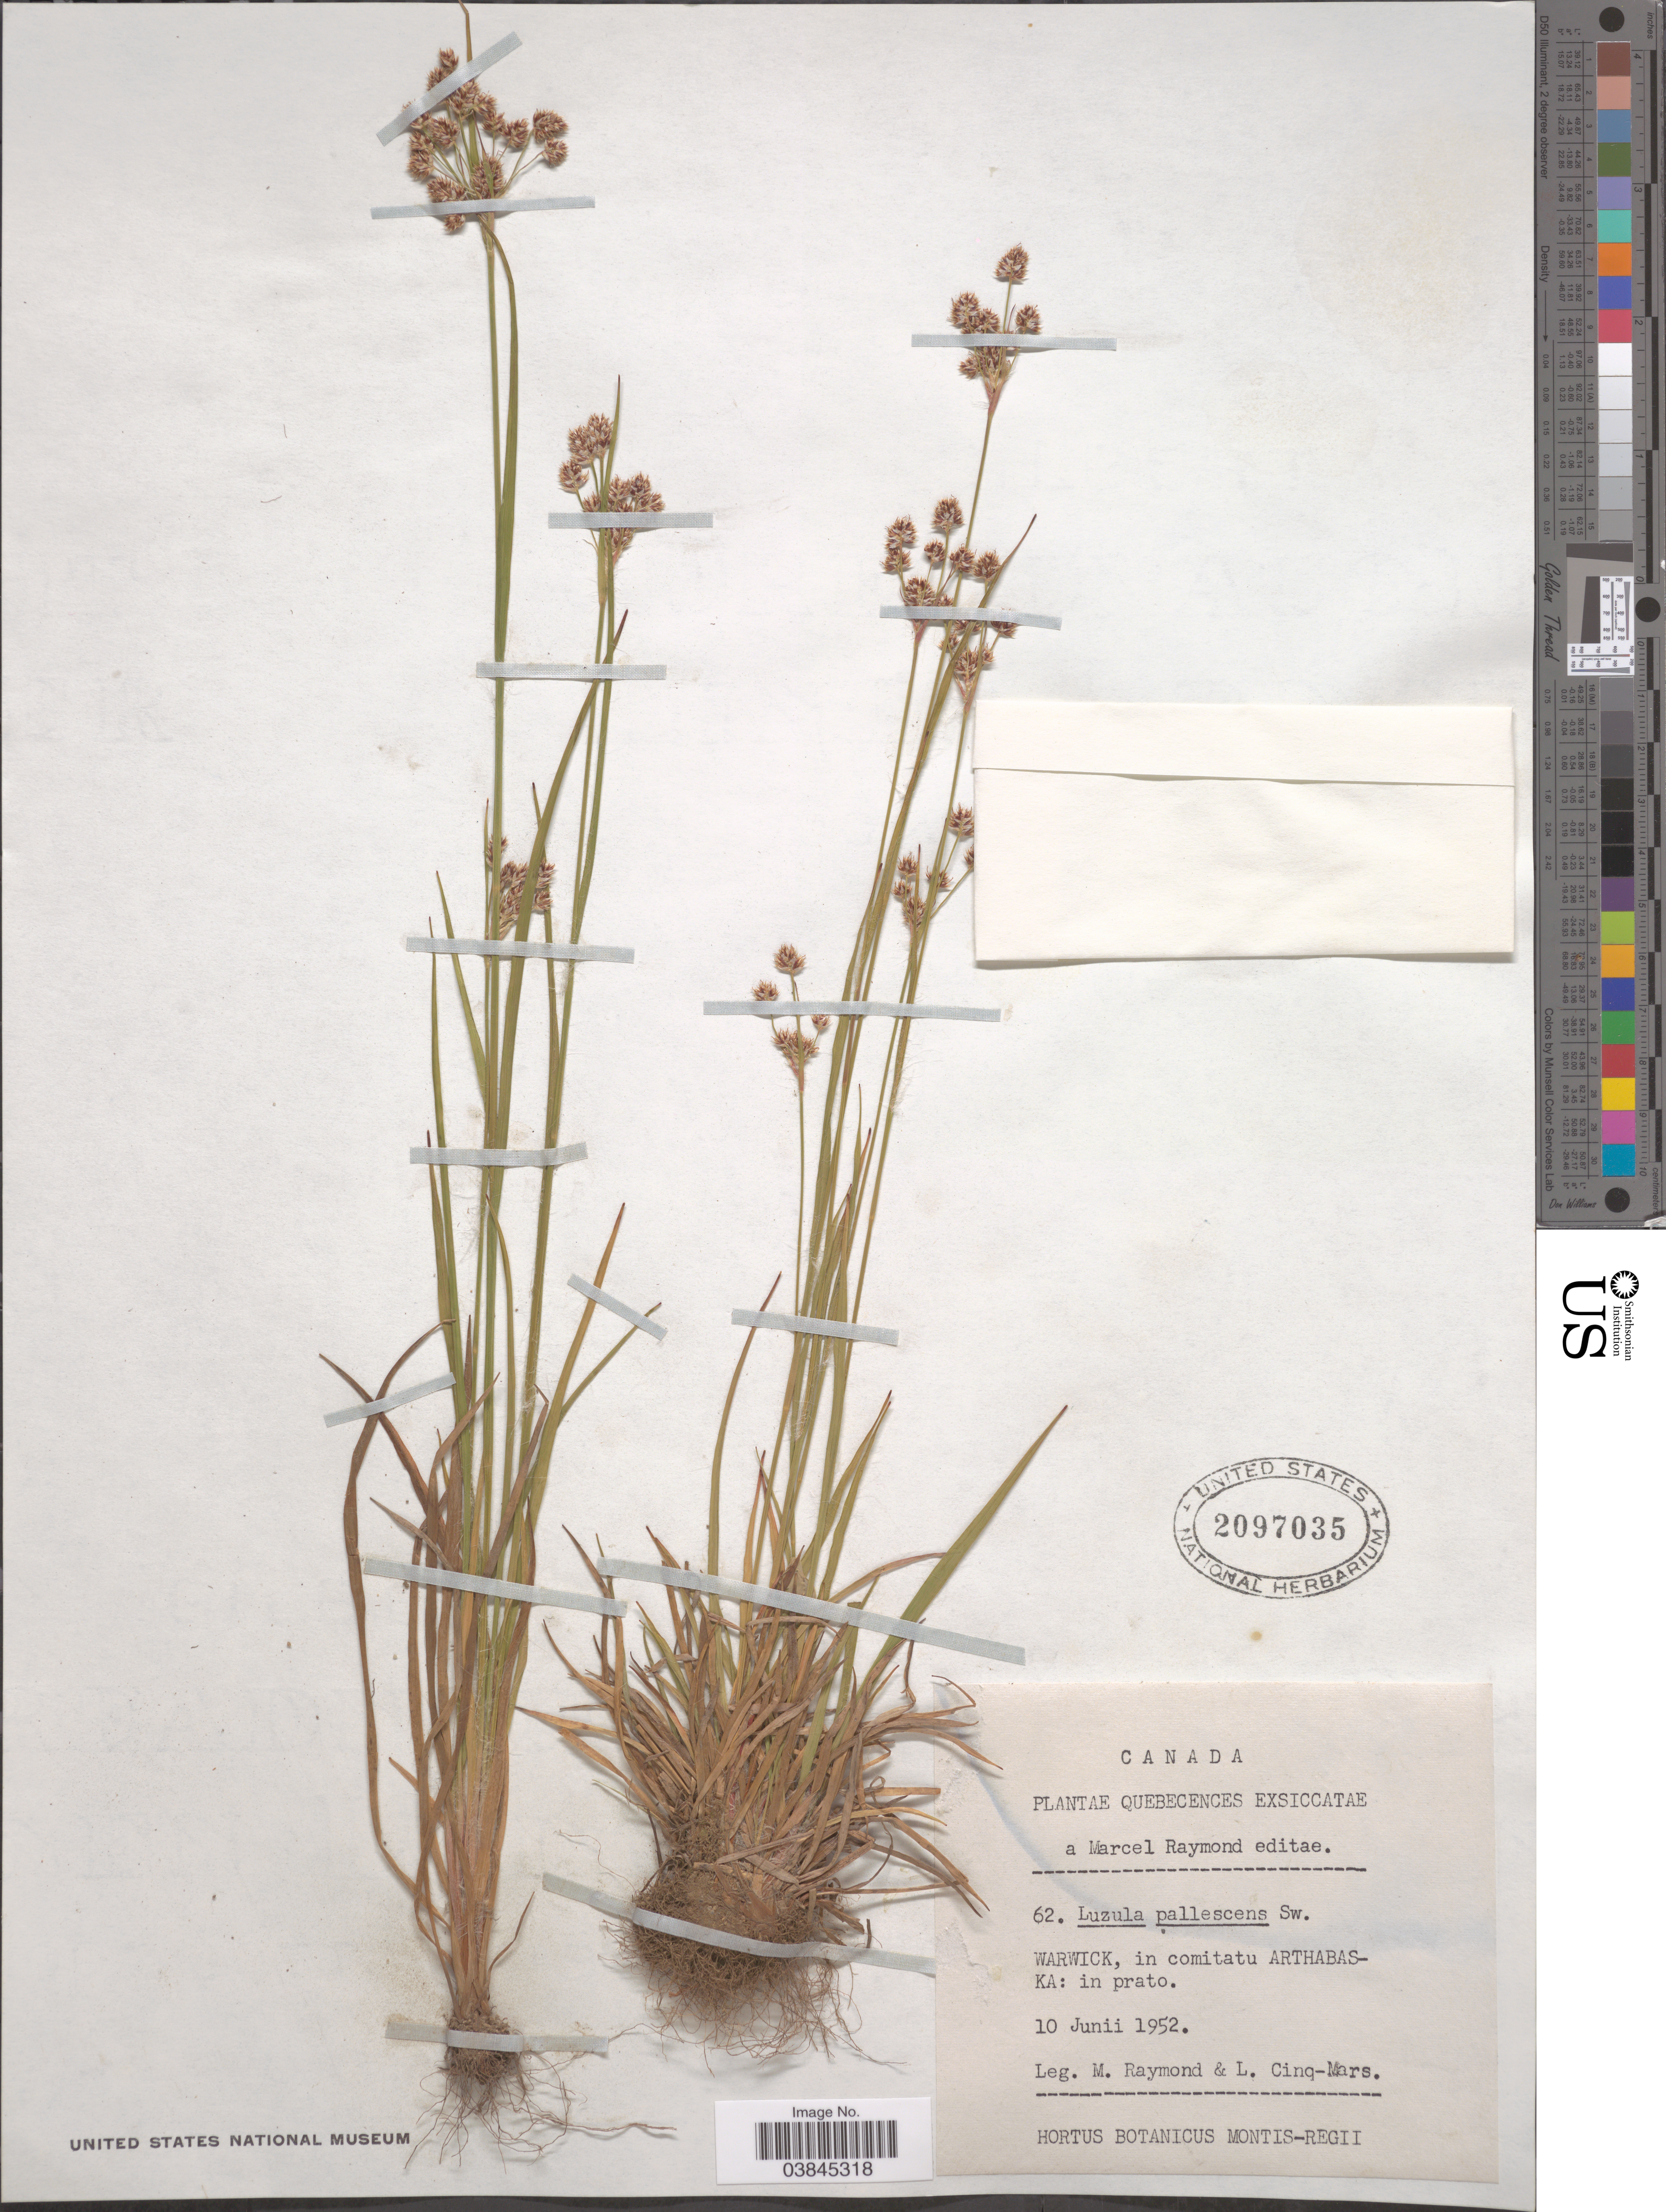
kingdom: Plantae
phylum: Tracheophyta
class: Liliopsida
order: Poales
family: Juncaceae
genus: Luzula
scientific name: Luzula campestris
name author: (L.) DC.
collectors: M. Raymond & L. Cinq-Mars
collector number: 62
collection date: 1952-06-10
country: Canada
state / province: Quebec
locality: Quebecences. Warwick, in comitatu Arthabaskas.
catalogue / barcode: US 2097035